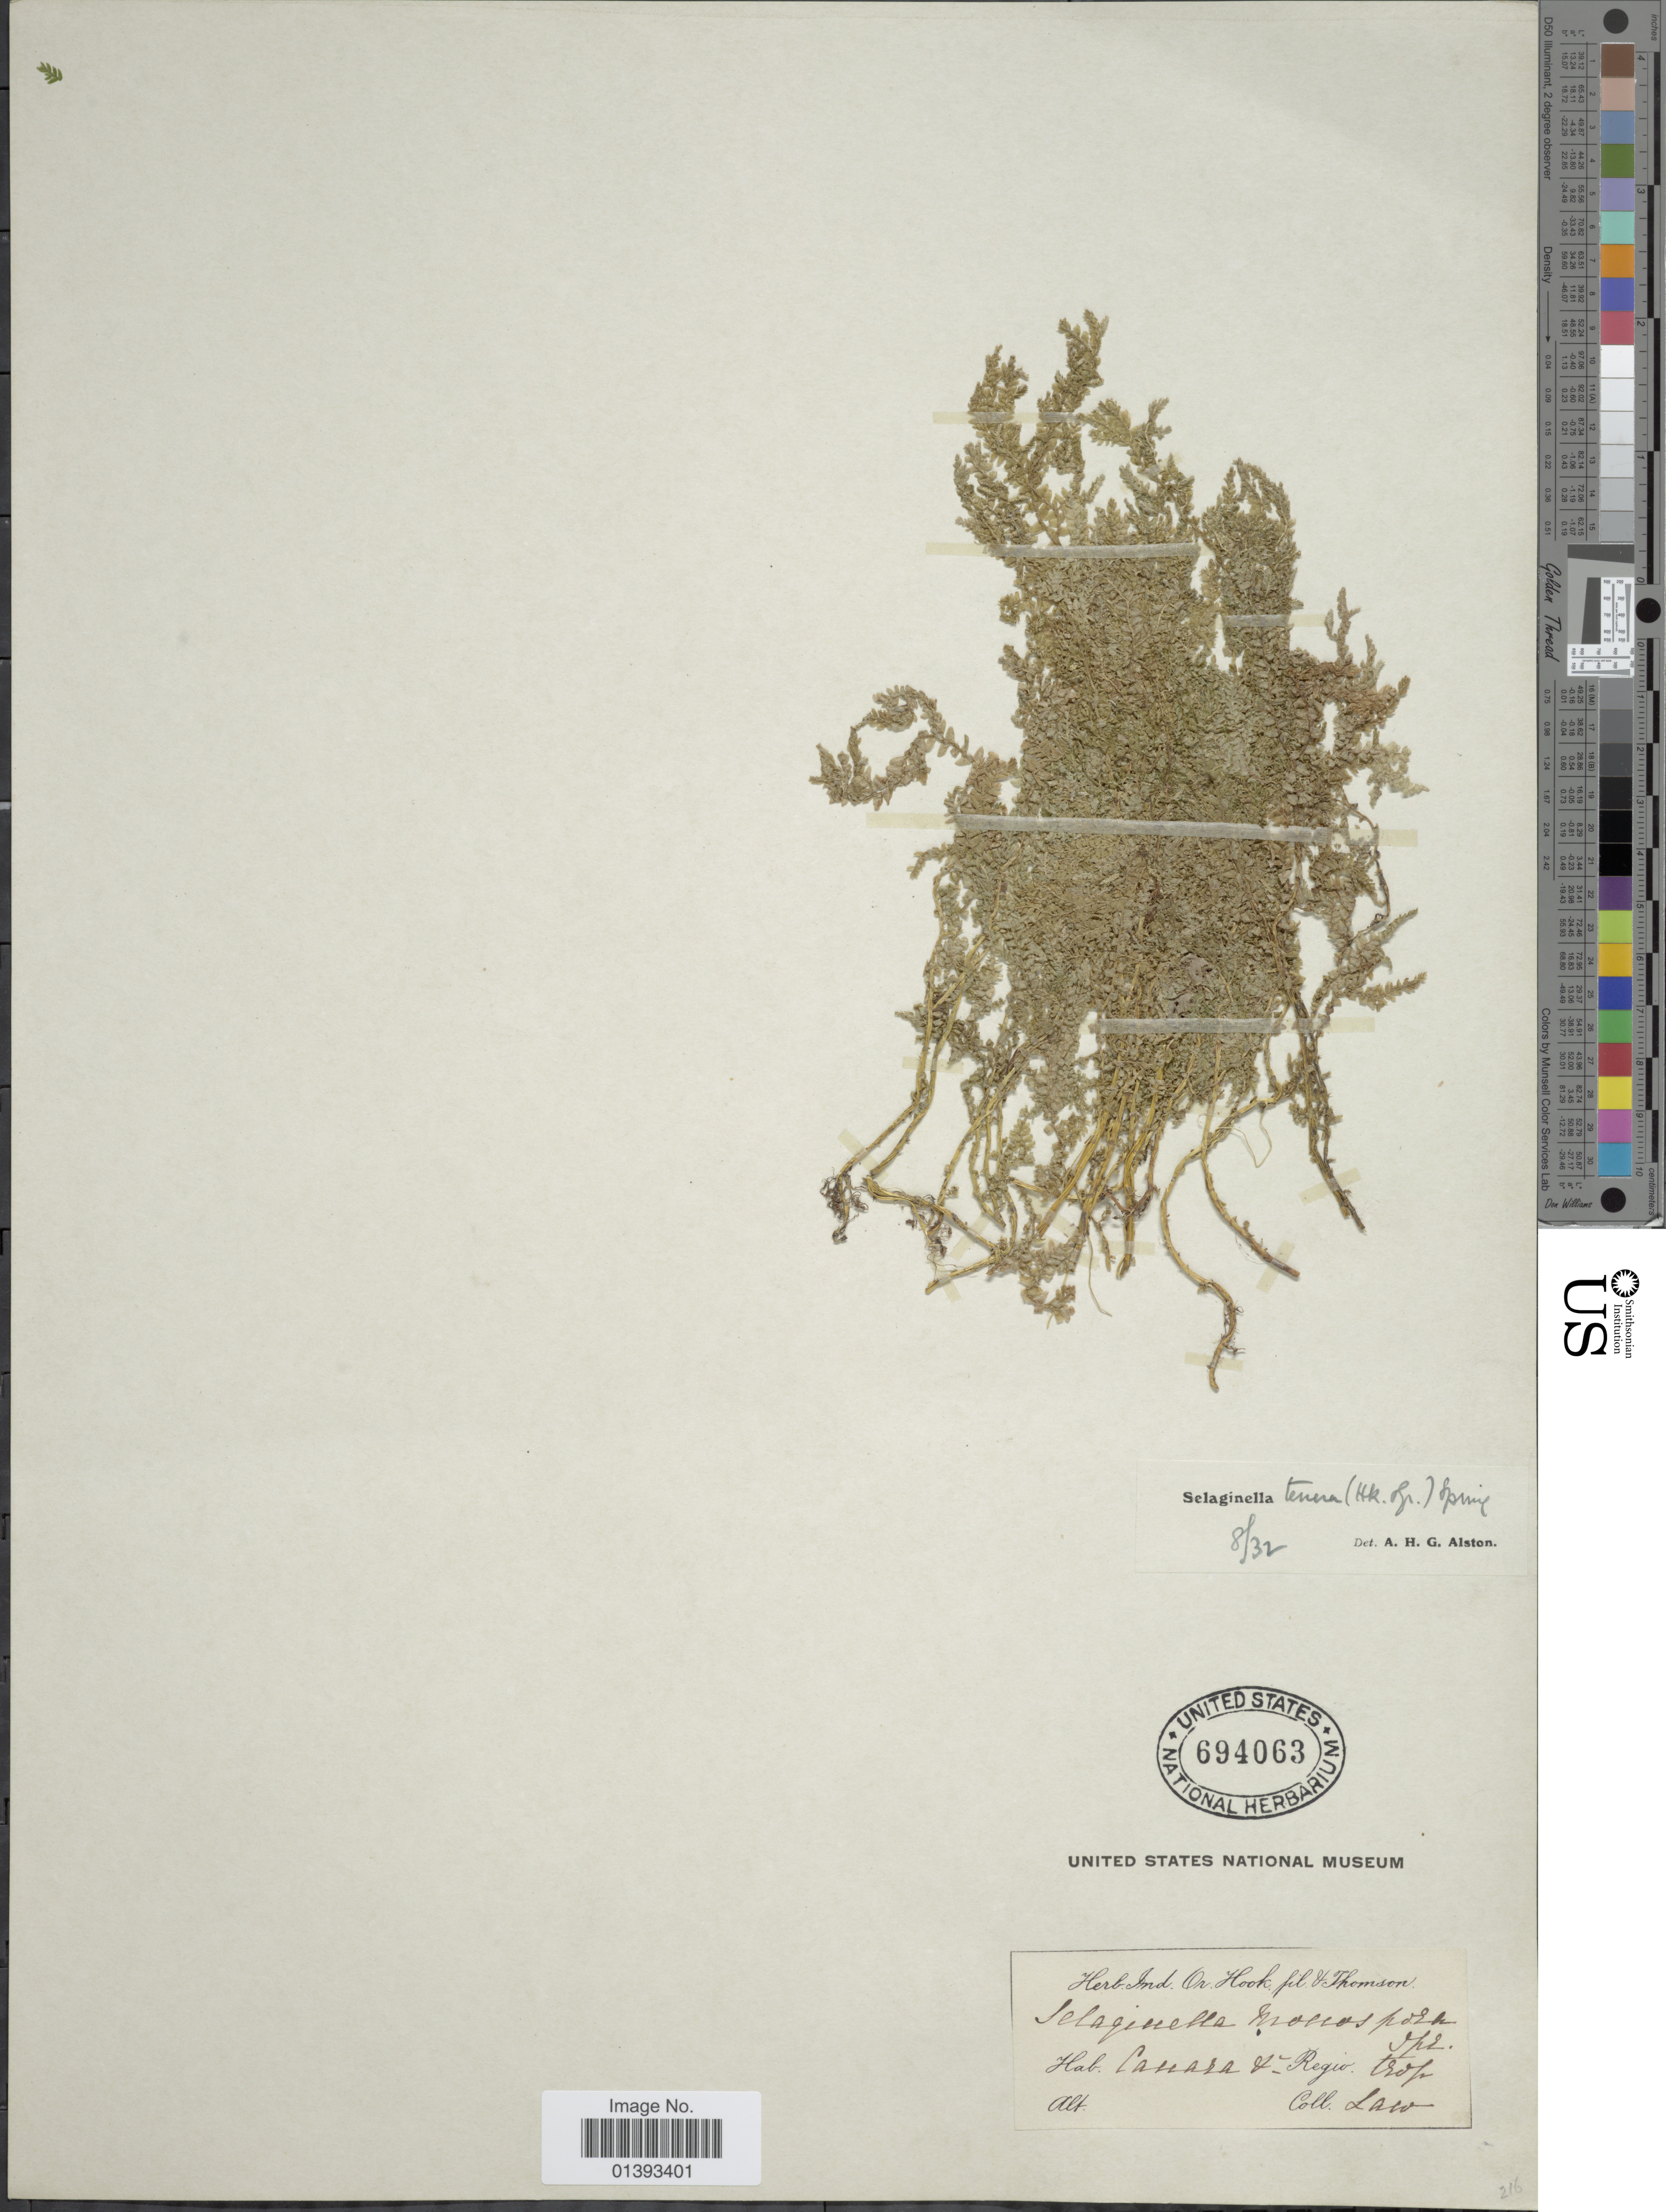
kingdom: Plantae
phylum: Tracheophyta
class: Lycopodiopsida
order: Selaginellales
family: Selaginellaceae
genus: Selaginella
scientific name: Selaginella tenera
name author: (Hook. & Grev.) Spring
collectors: -. Law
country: India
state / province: Karnataka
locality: Canara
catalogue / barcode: US 694063